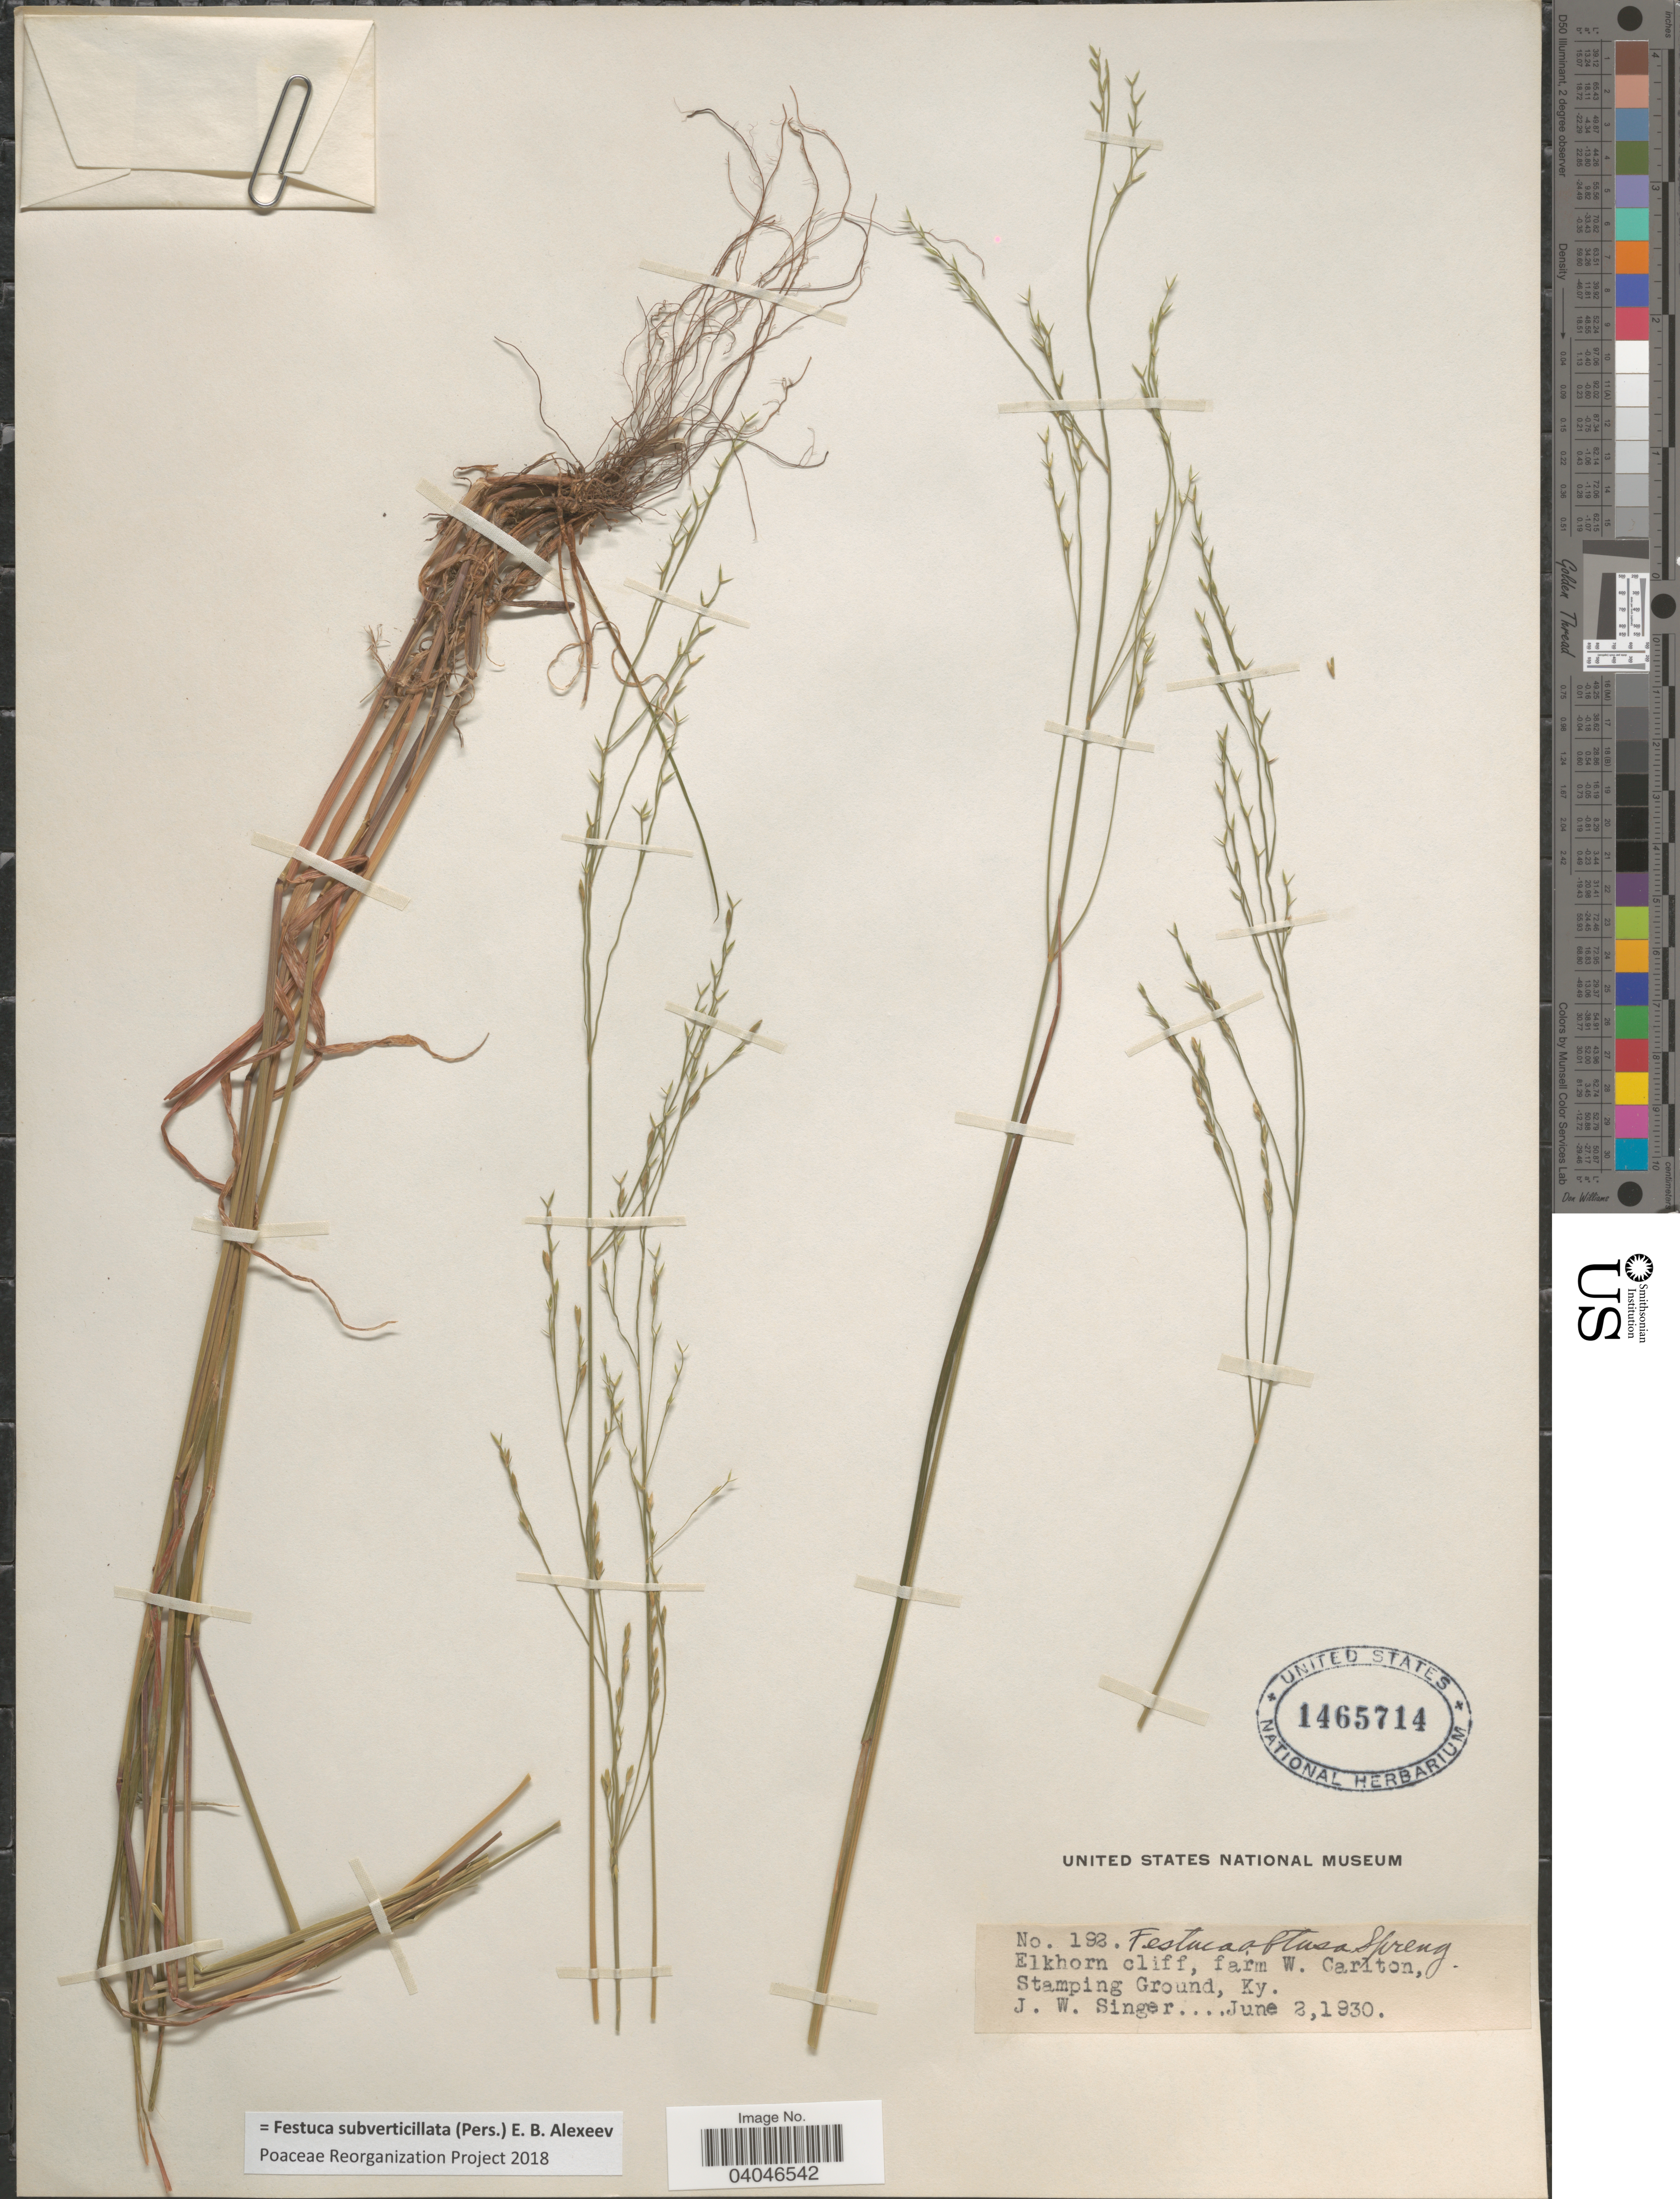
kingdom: Plantae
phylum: Tracheophyta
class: Liliopsida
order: Poales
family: Poaceae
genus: Festuca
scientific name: Festuca subverticillata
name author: (Pers.) E.B. Alexeev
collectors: J. EW. Singer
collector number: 192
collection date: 1930-06-02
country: United States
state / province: Kentucky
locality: Elkhorn cliff, farm W. Carlton, Stamping Ground.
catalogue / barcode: US 1465714